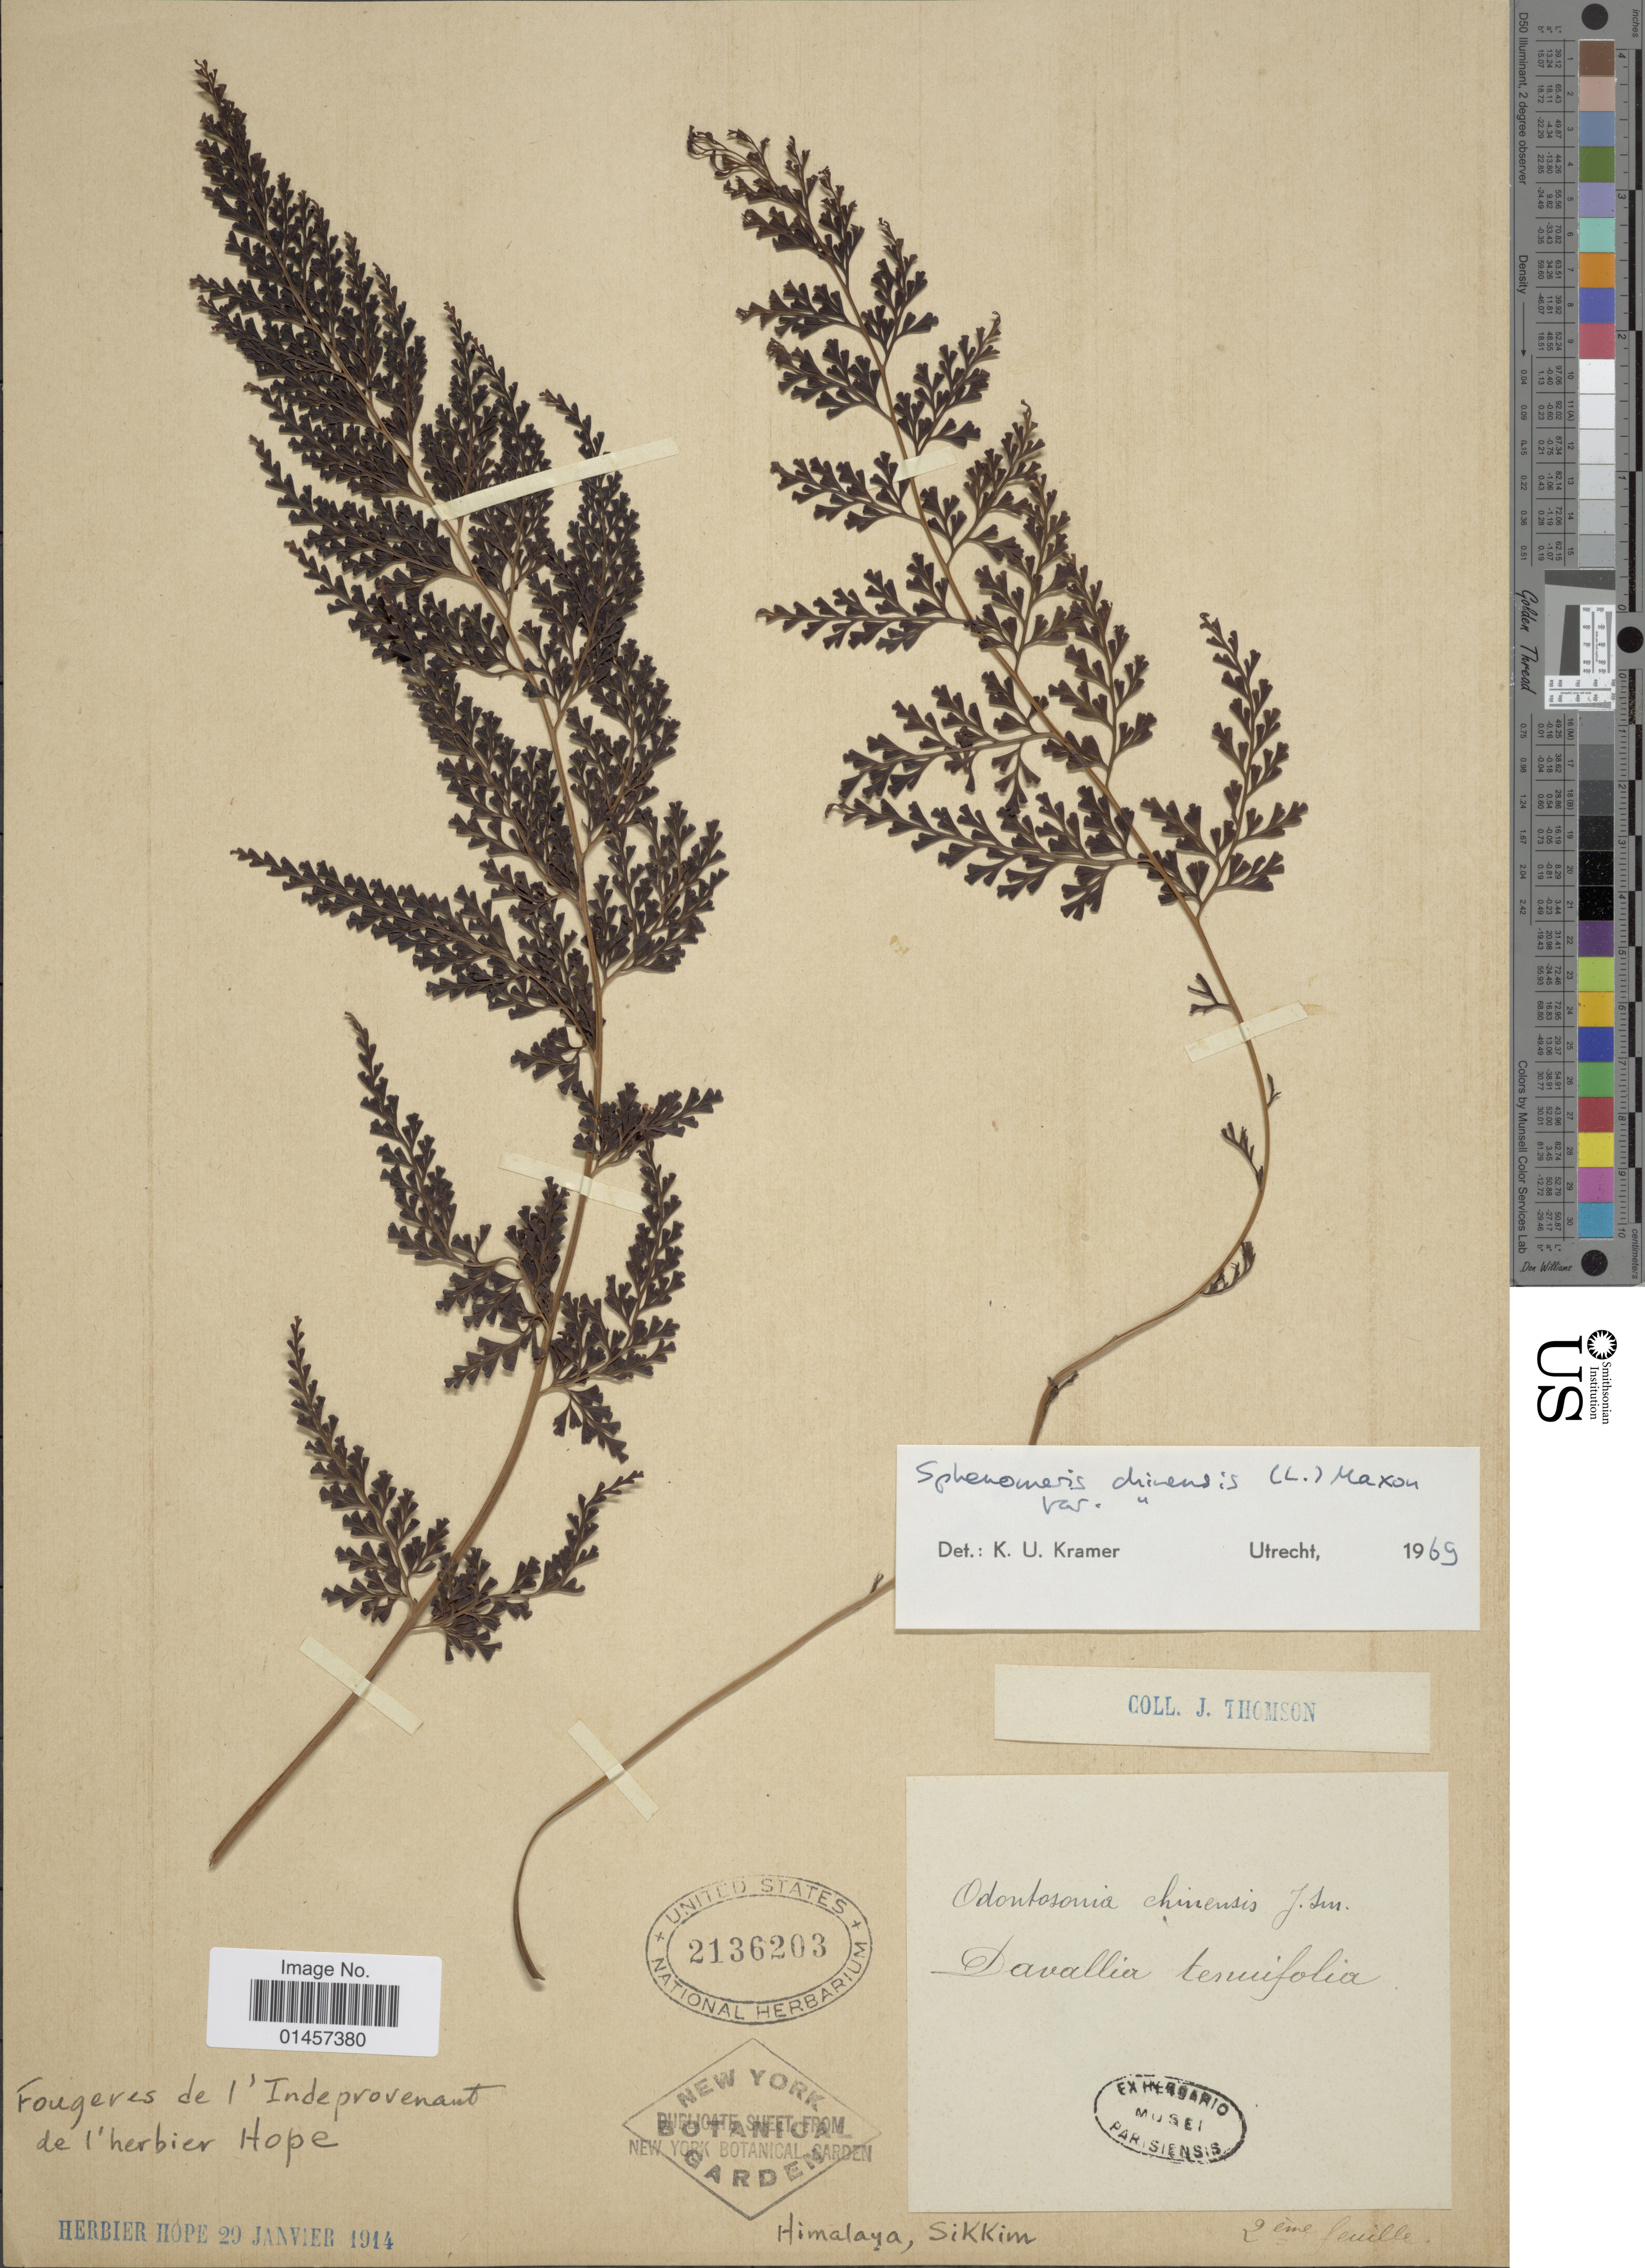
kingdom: Plantae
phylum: Tracheophyta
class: Polypodiopsida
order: Polypodiales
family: Lindsaeaceae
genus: Sphenomeris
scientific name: Sphenomeris chinensis var. chinensis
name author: (L.) Maxon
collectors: J. A. Thomson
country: India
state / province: Sikkim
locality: Himalaya Sikkim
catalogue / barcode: US 2136203